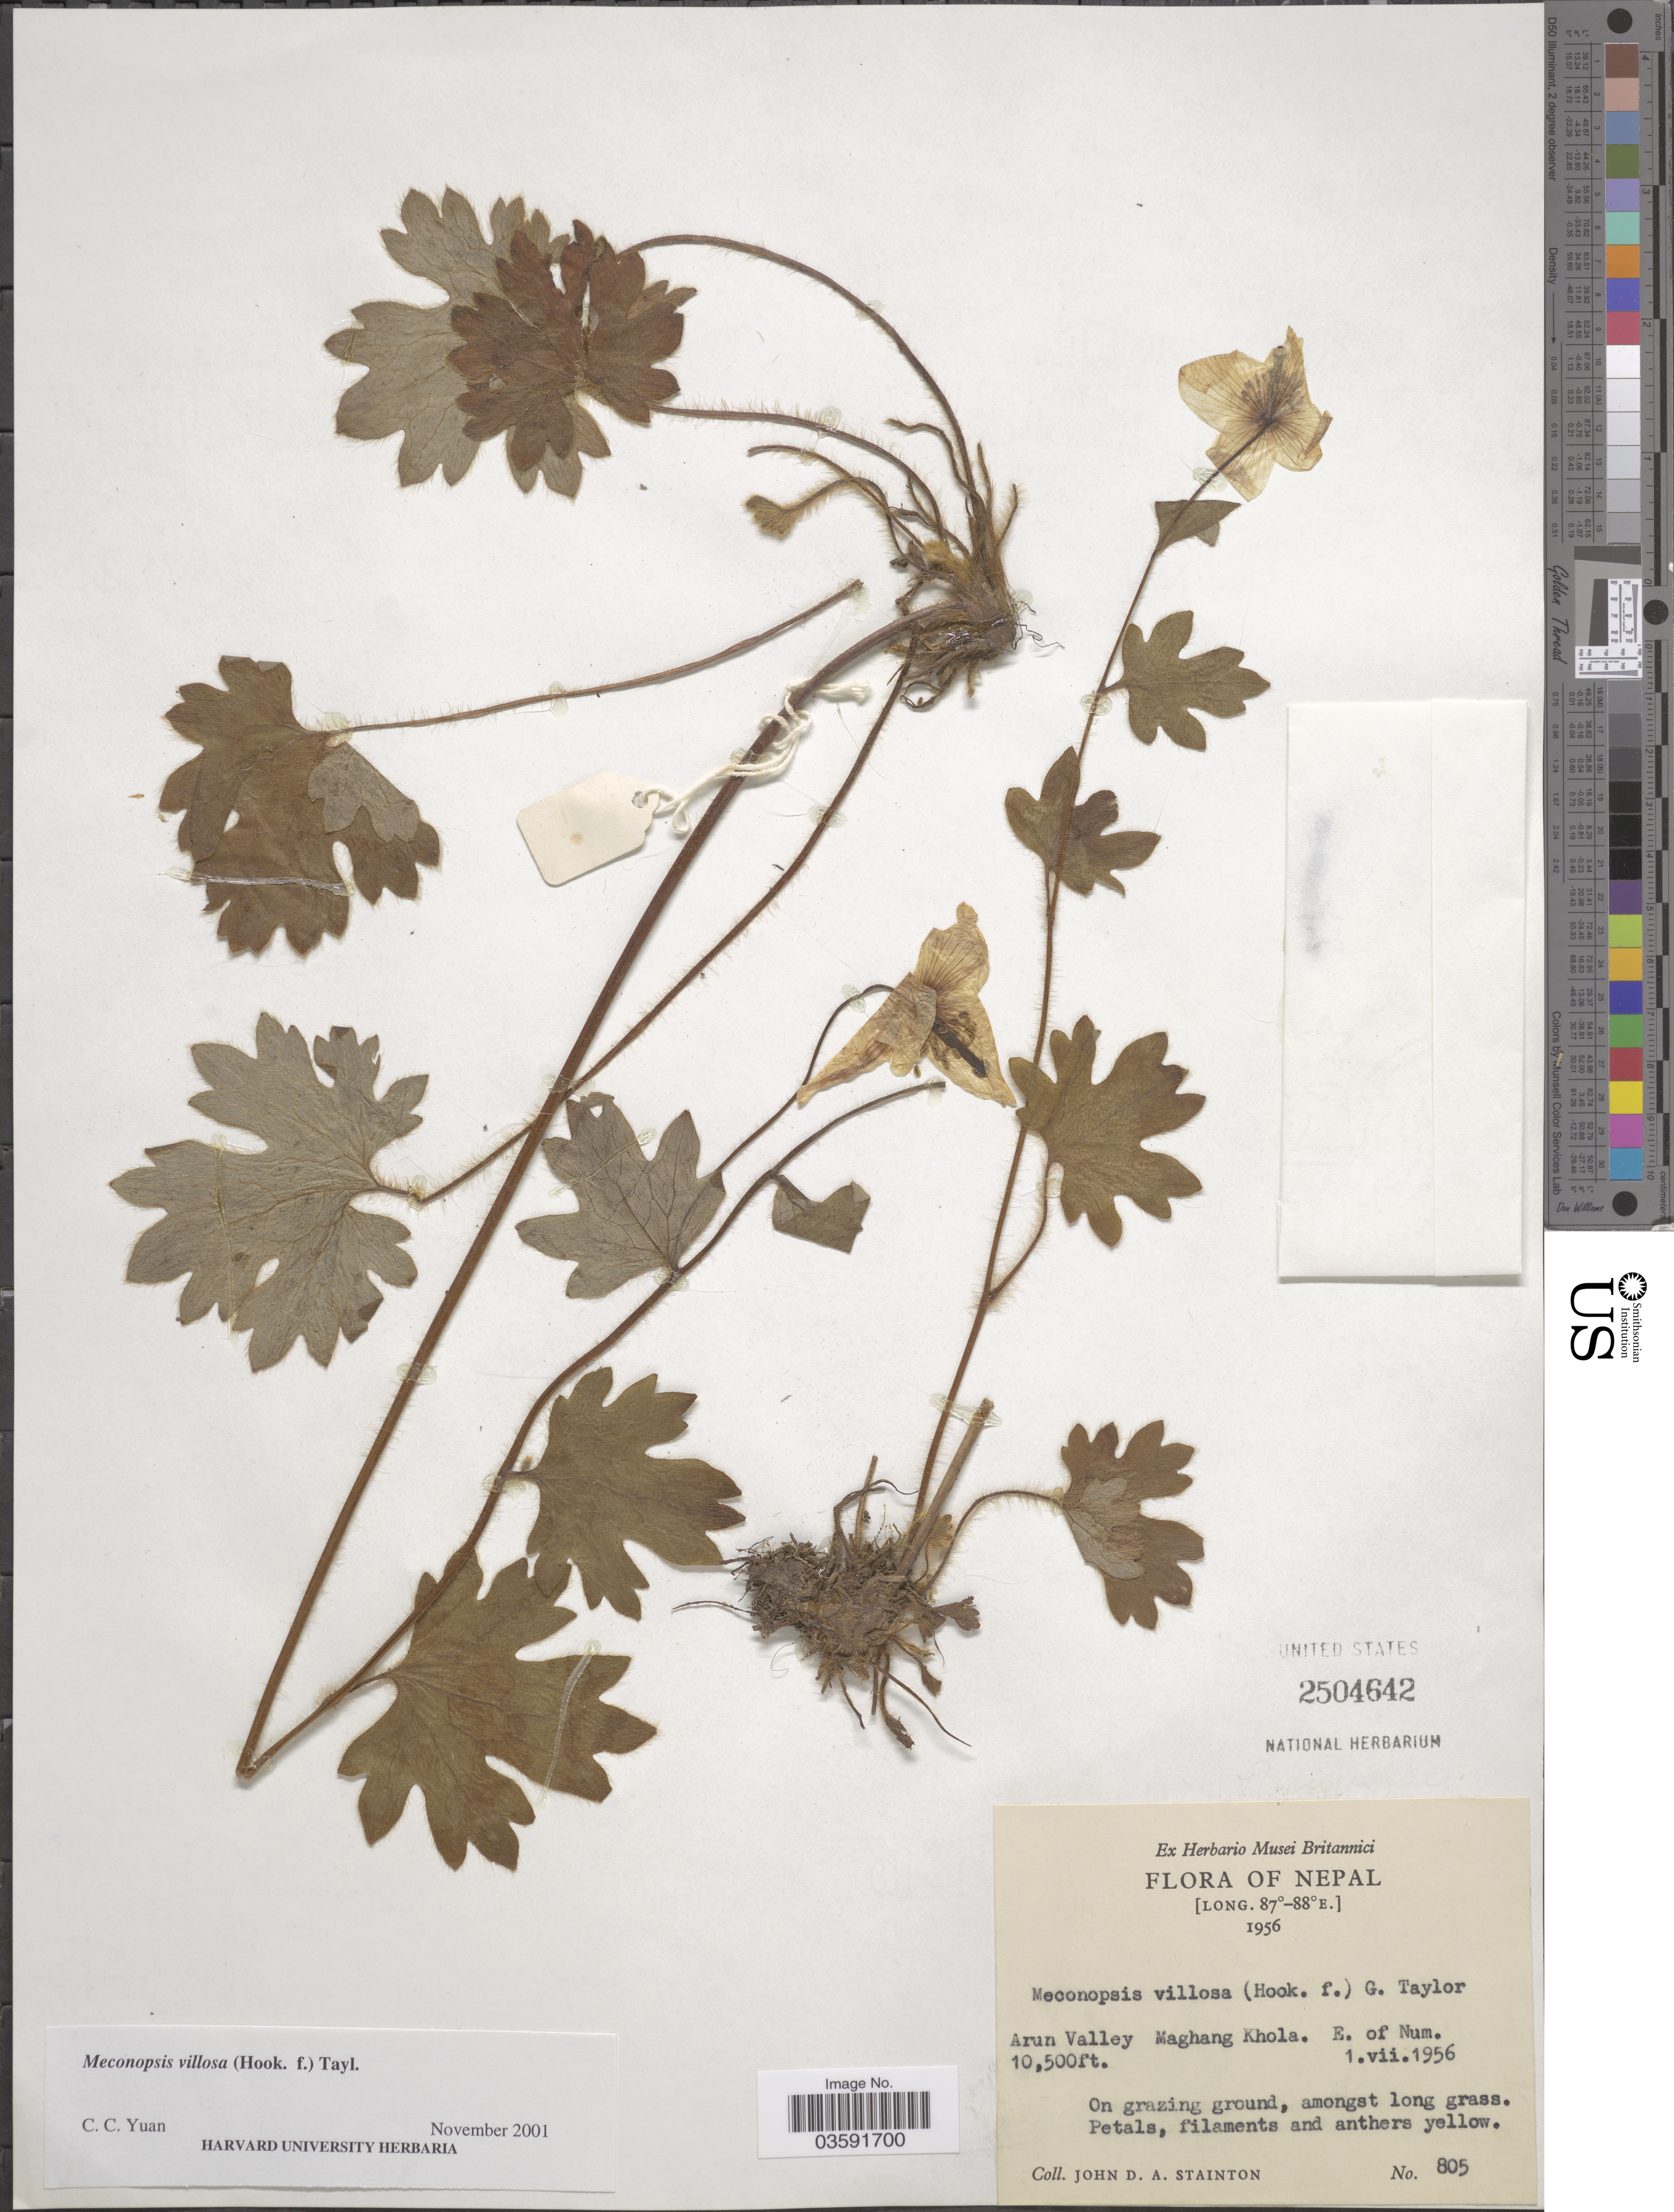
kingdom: Plantae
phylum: Tracheophyta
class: Magnoliopsida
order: Ranunculales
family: Papaveraceae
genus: Meconopsis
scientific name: Meconopsis villosa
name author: (Hook. f.) G. Taylor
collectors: J. Stainton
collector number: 805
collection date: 1956-07-01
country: Nepal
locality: Arun Valley Maghang Khola. E. of Num.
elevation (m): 3200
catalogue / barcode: US 2504642